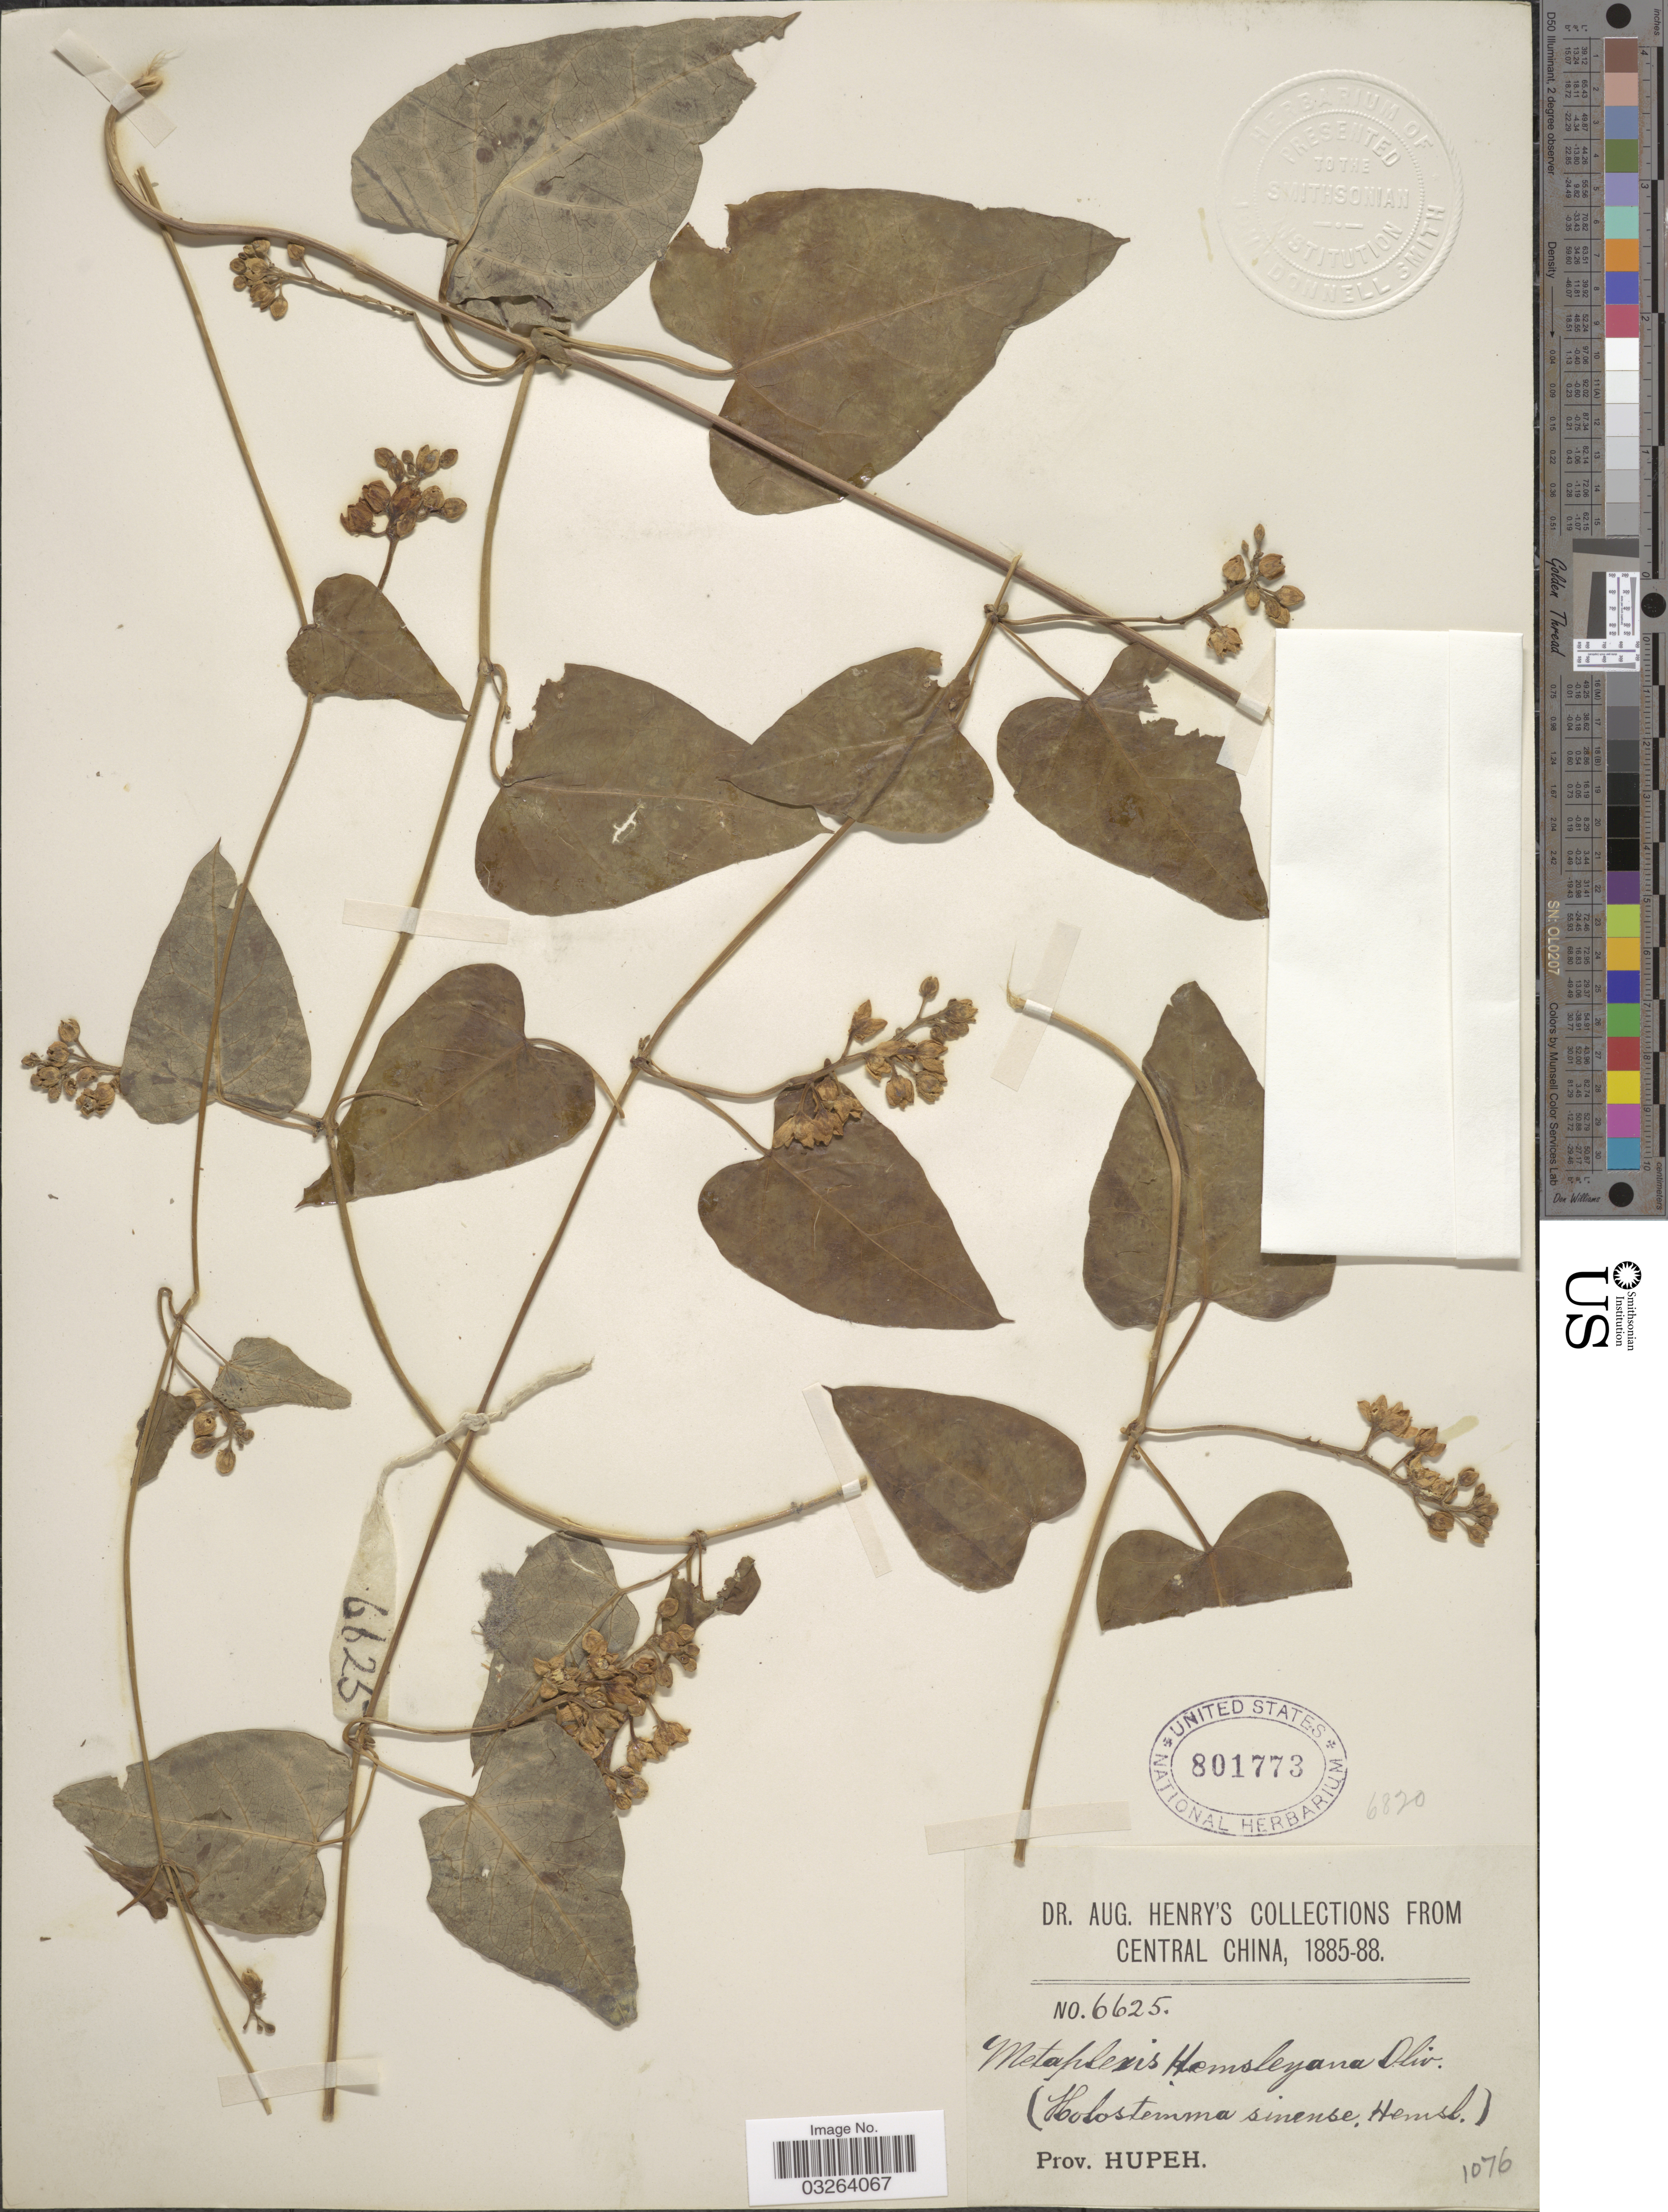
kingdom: Plantae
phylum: Tracheophyta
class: Magnoliopsida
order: Gentianales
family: Apocynaceae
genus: Metaplexis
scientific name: Metaplexis hemsleyana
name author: Oliv.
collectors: A. Henry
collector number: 6625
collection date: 1885/1888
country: China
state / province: Hubei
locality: Central China. Prov. Hupeh.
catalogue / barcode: US 801773